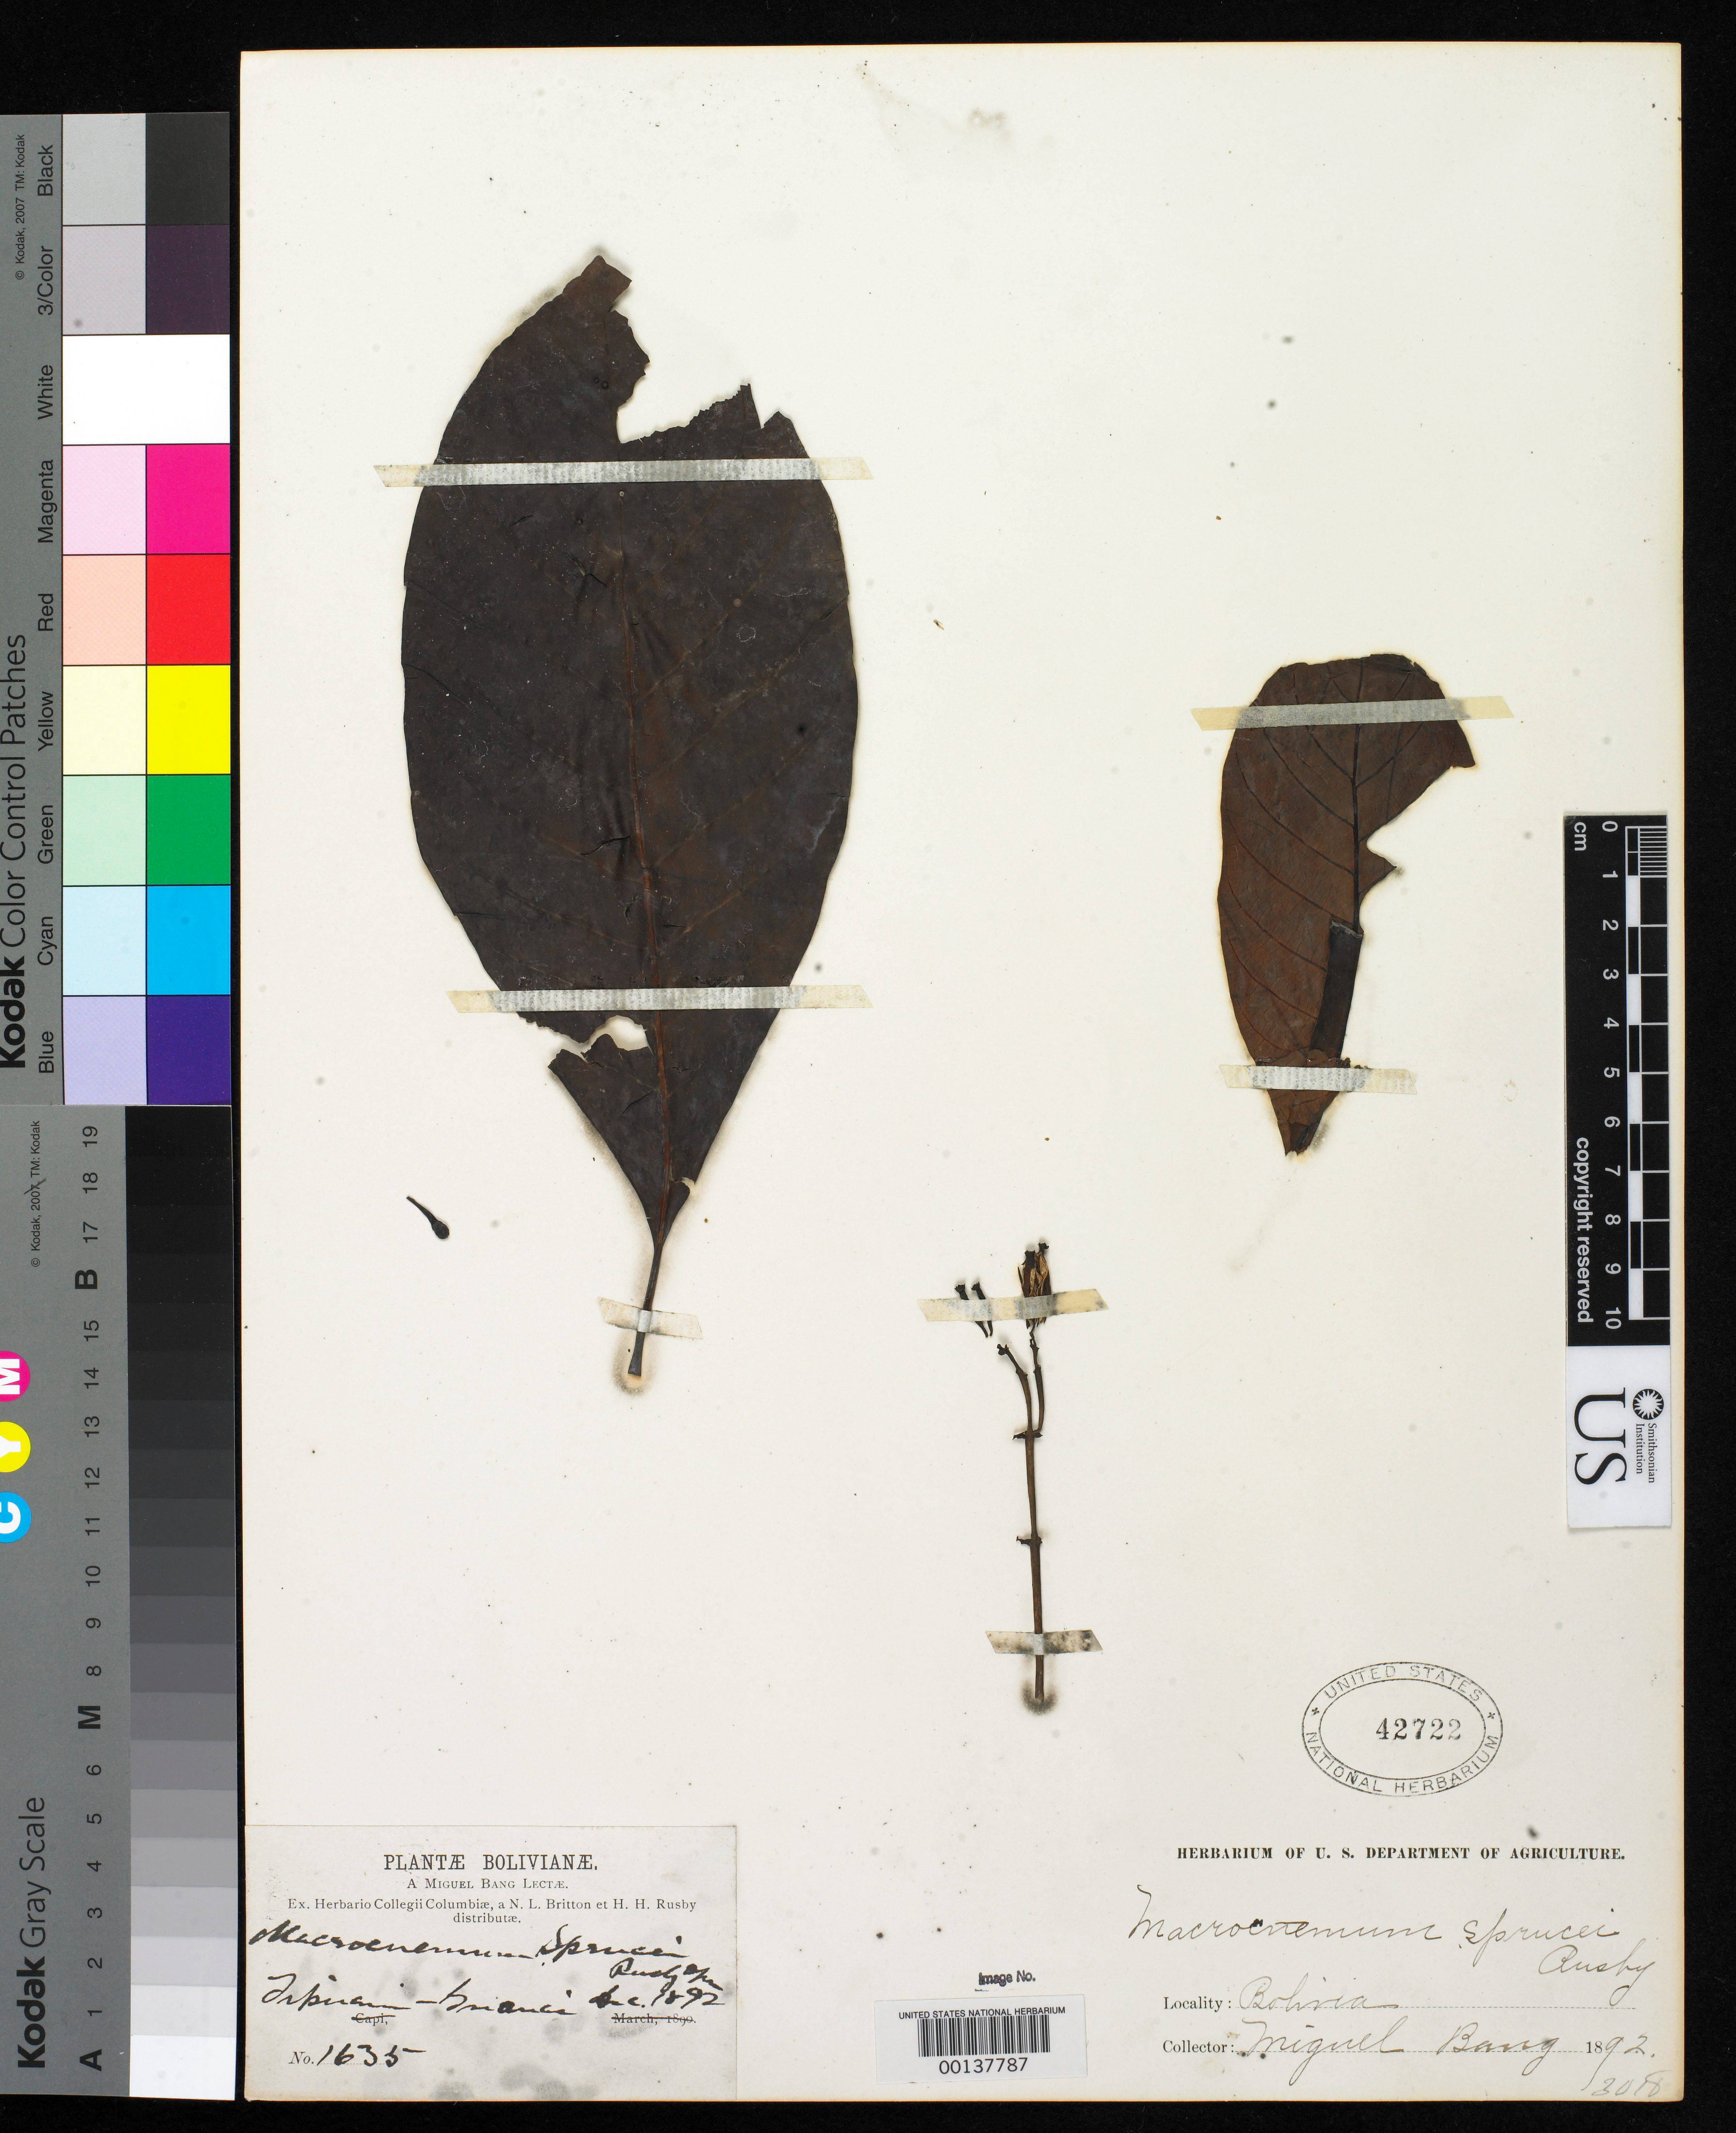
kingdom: Plantae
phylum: Tracheophyta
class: Magnoliopsida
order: Gentianales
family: Rubiaceae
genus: Macrocnemum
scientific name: Macrocnemum sprucei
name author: Rusby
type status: Type Collection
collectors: M. Bang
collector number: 1635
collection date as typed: Dec 1892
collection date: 1892-12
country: Bolivia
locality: Between Tipuani and Guanai.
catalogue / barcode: US 42722